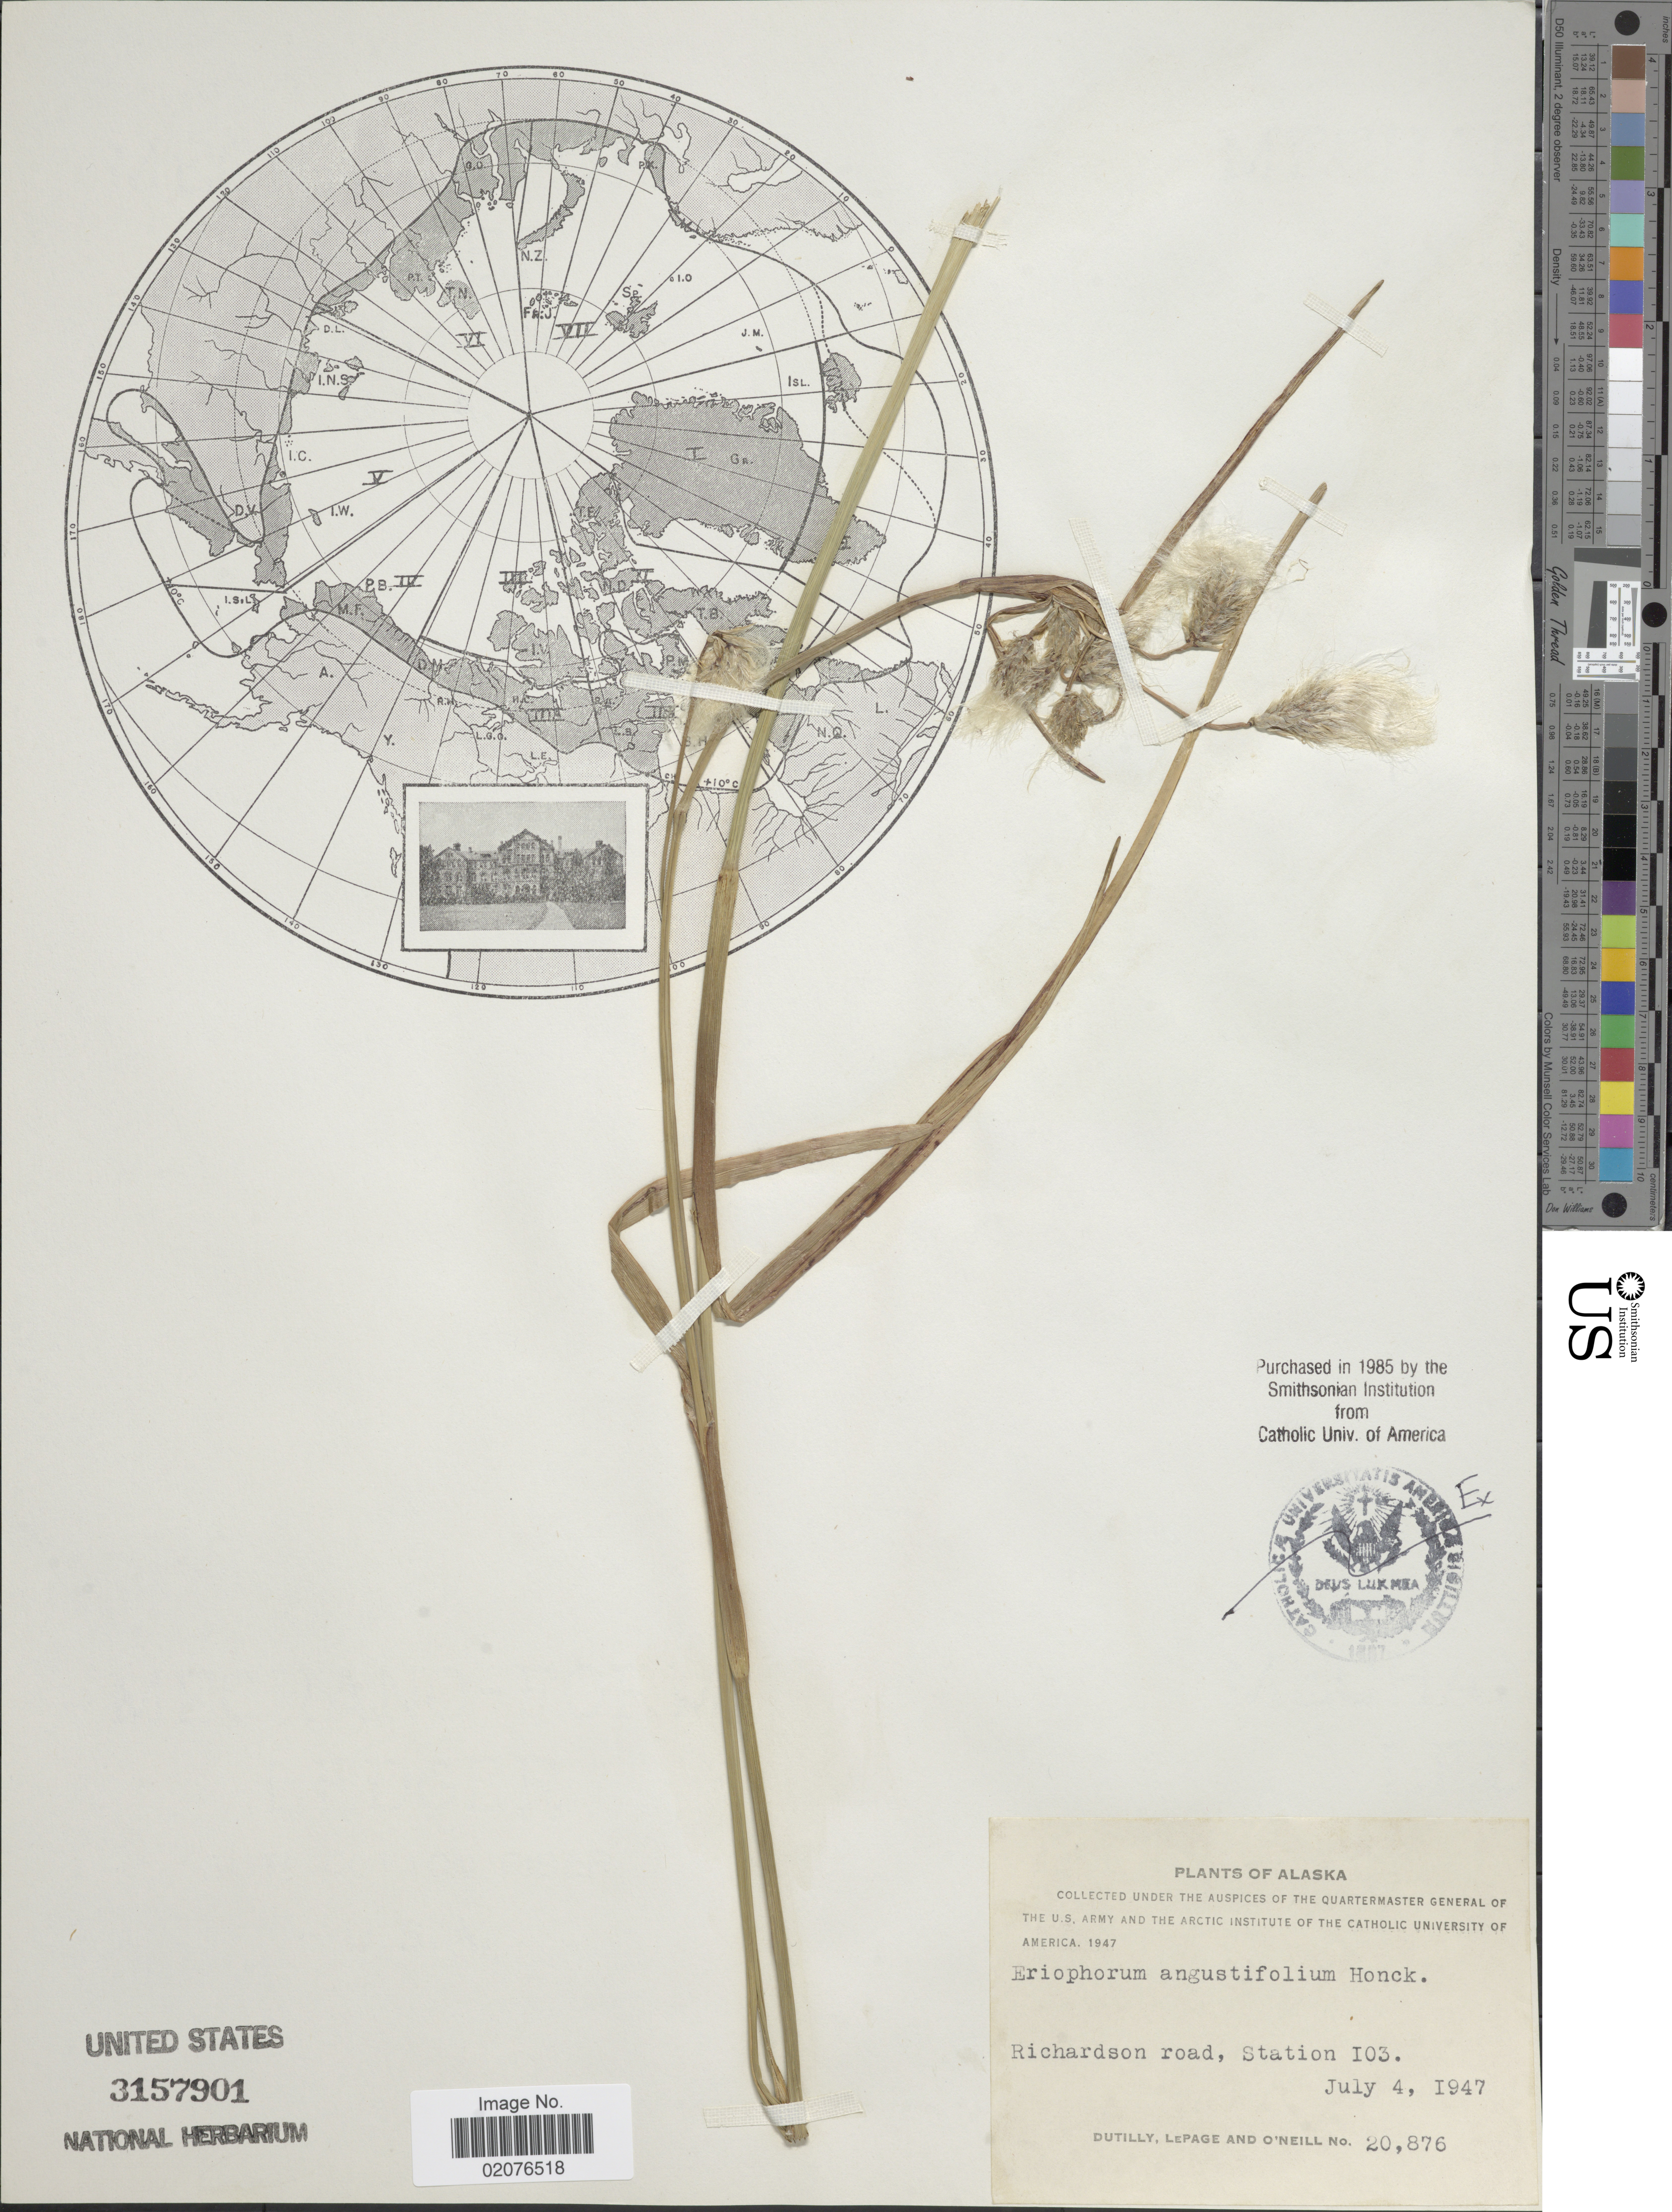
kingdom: Plantae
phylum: Tracheophyta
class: Liliopsida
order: Poales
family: Cyperaceae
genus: Eriophorum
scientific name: Eriophorum angustifolium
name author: Honck.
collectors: -. Dutilly, -. LePage & O' Neill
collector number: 20876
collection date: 1947-07-04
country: United States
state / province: Alaska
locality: Richardson road, Station I03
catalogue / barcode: US 3157901